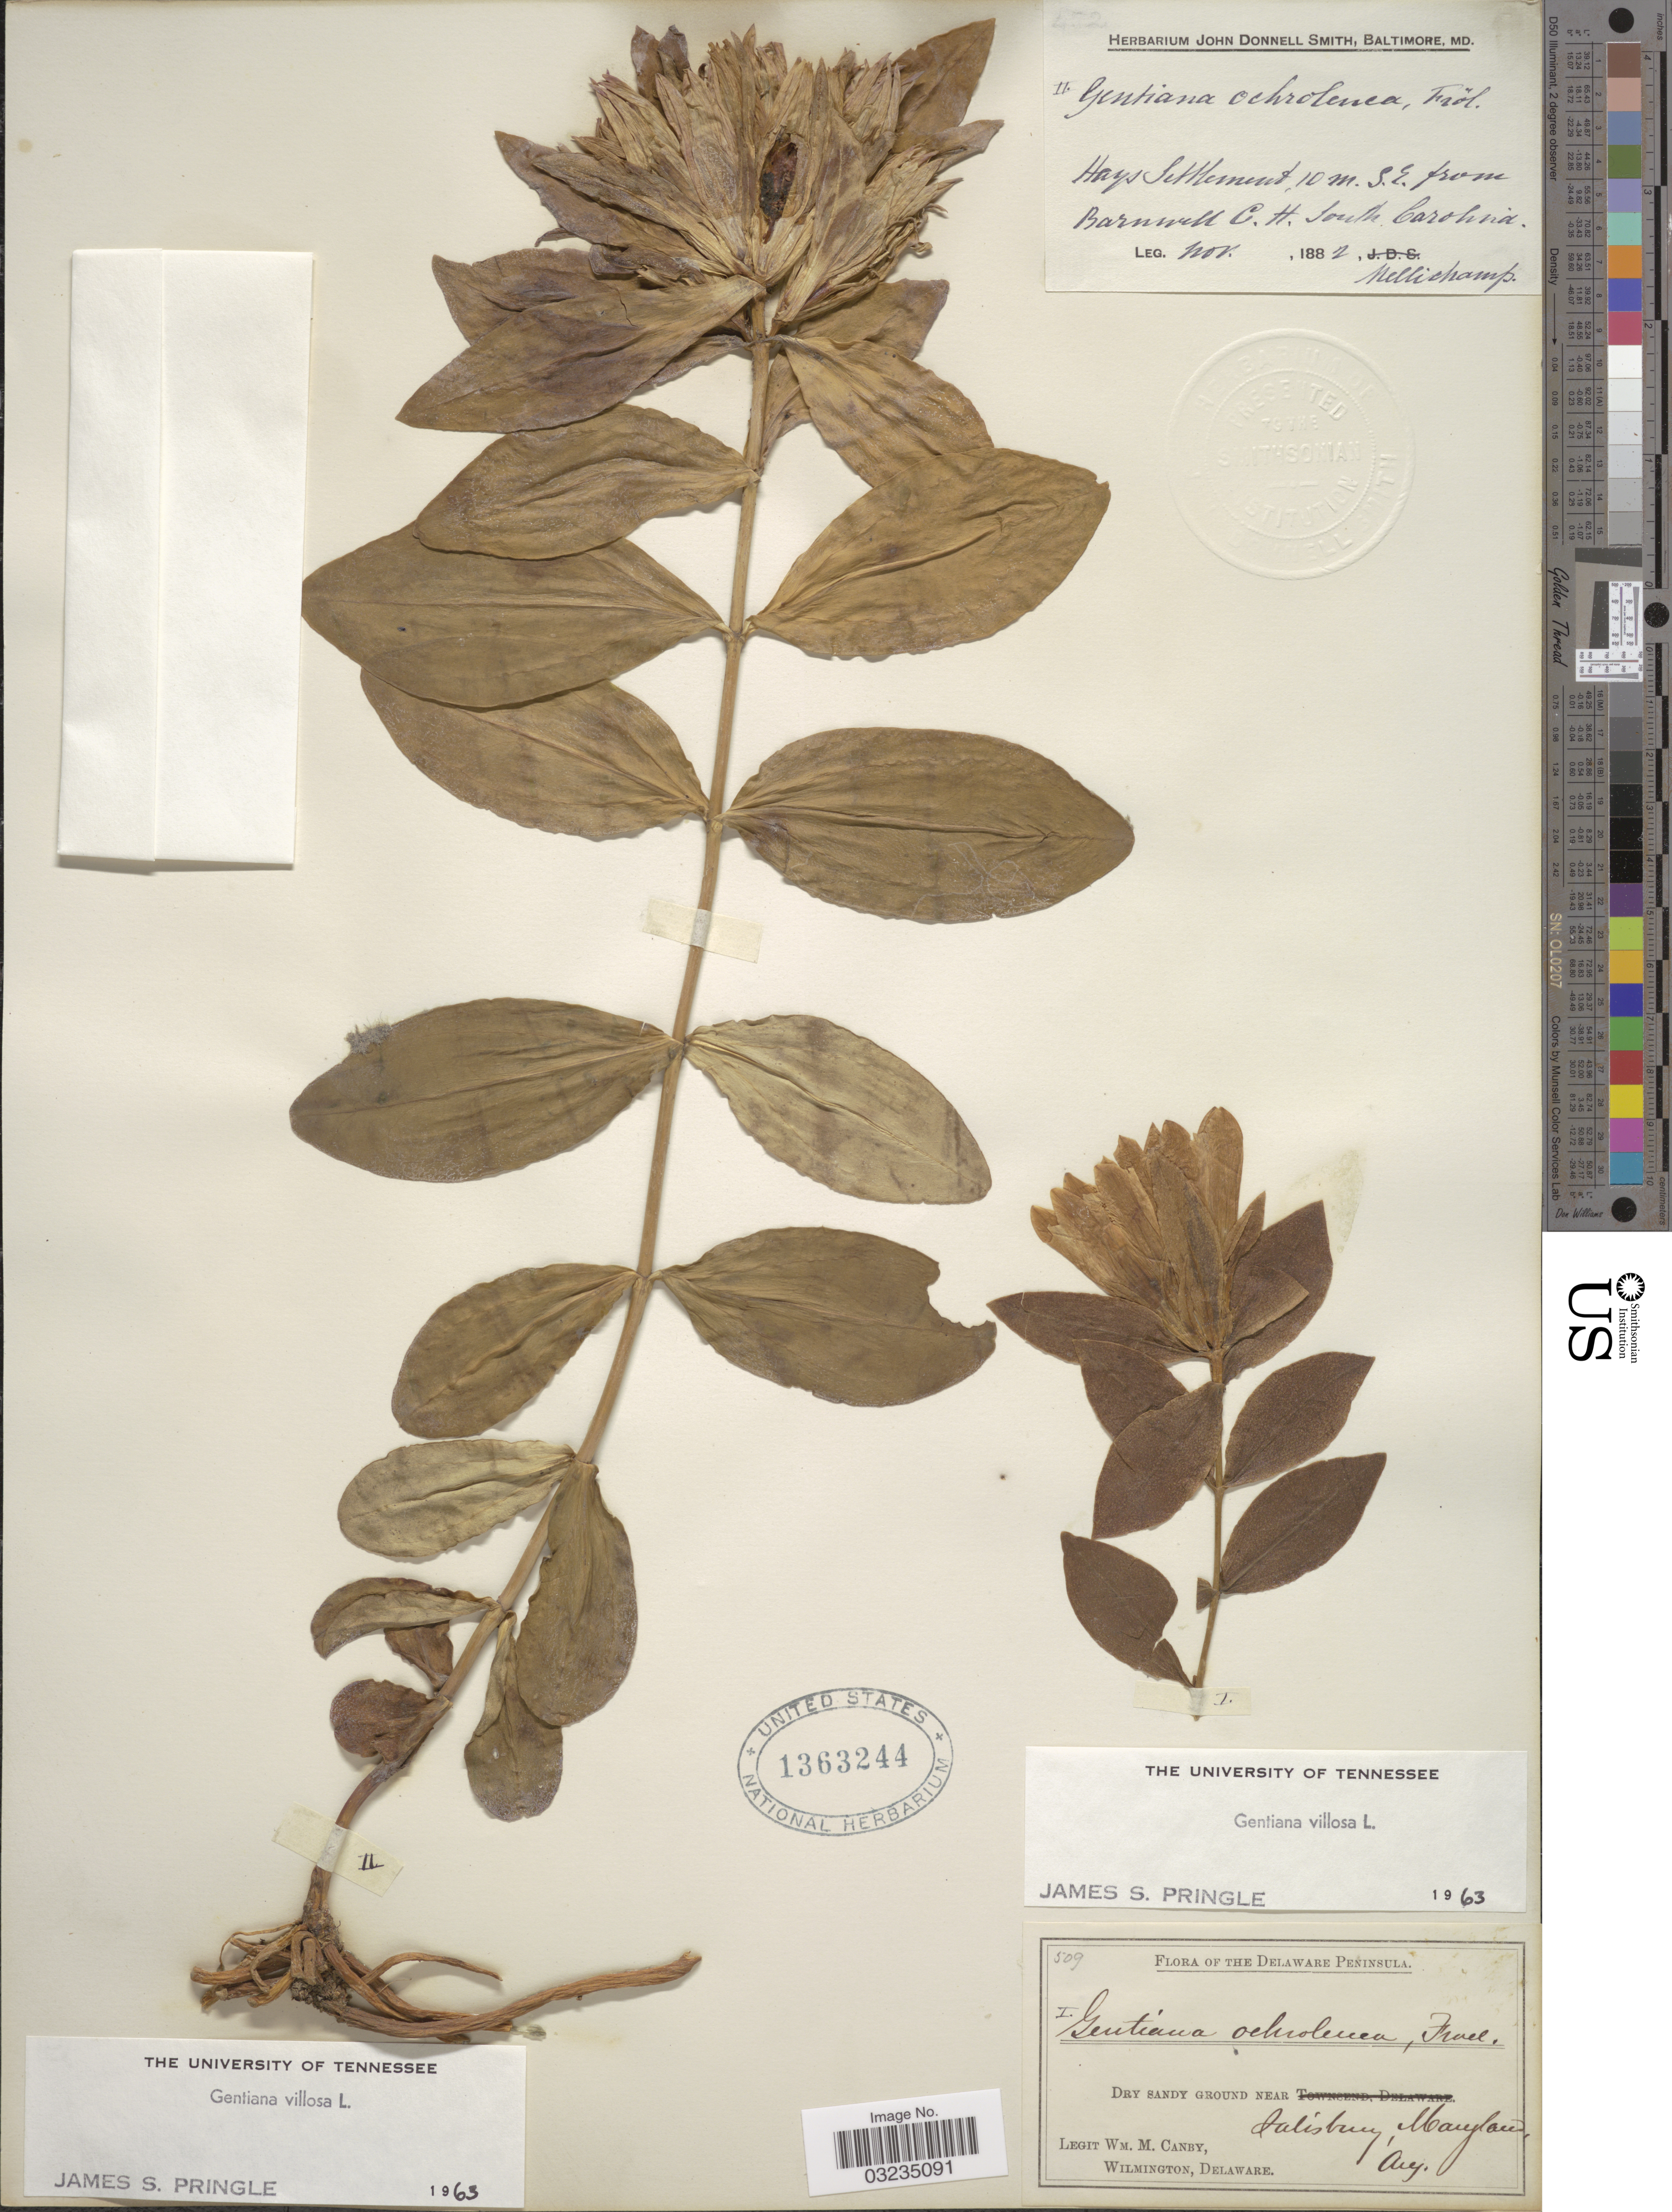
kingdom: Plantae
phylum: Tracheophyta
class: Magnoliopsida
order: Gentianales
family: Gentianaceae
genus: Gentiana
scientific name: Gentiana villosa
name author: L.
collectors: -. Mellichamp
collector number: II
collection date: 1882-11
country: United States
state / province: South Carolina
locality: Hays Settlement, 10 m. S. E. from Barnwell C. H.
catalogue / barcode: US 1363244-2